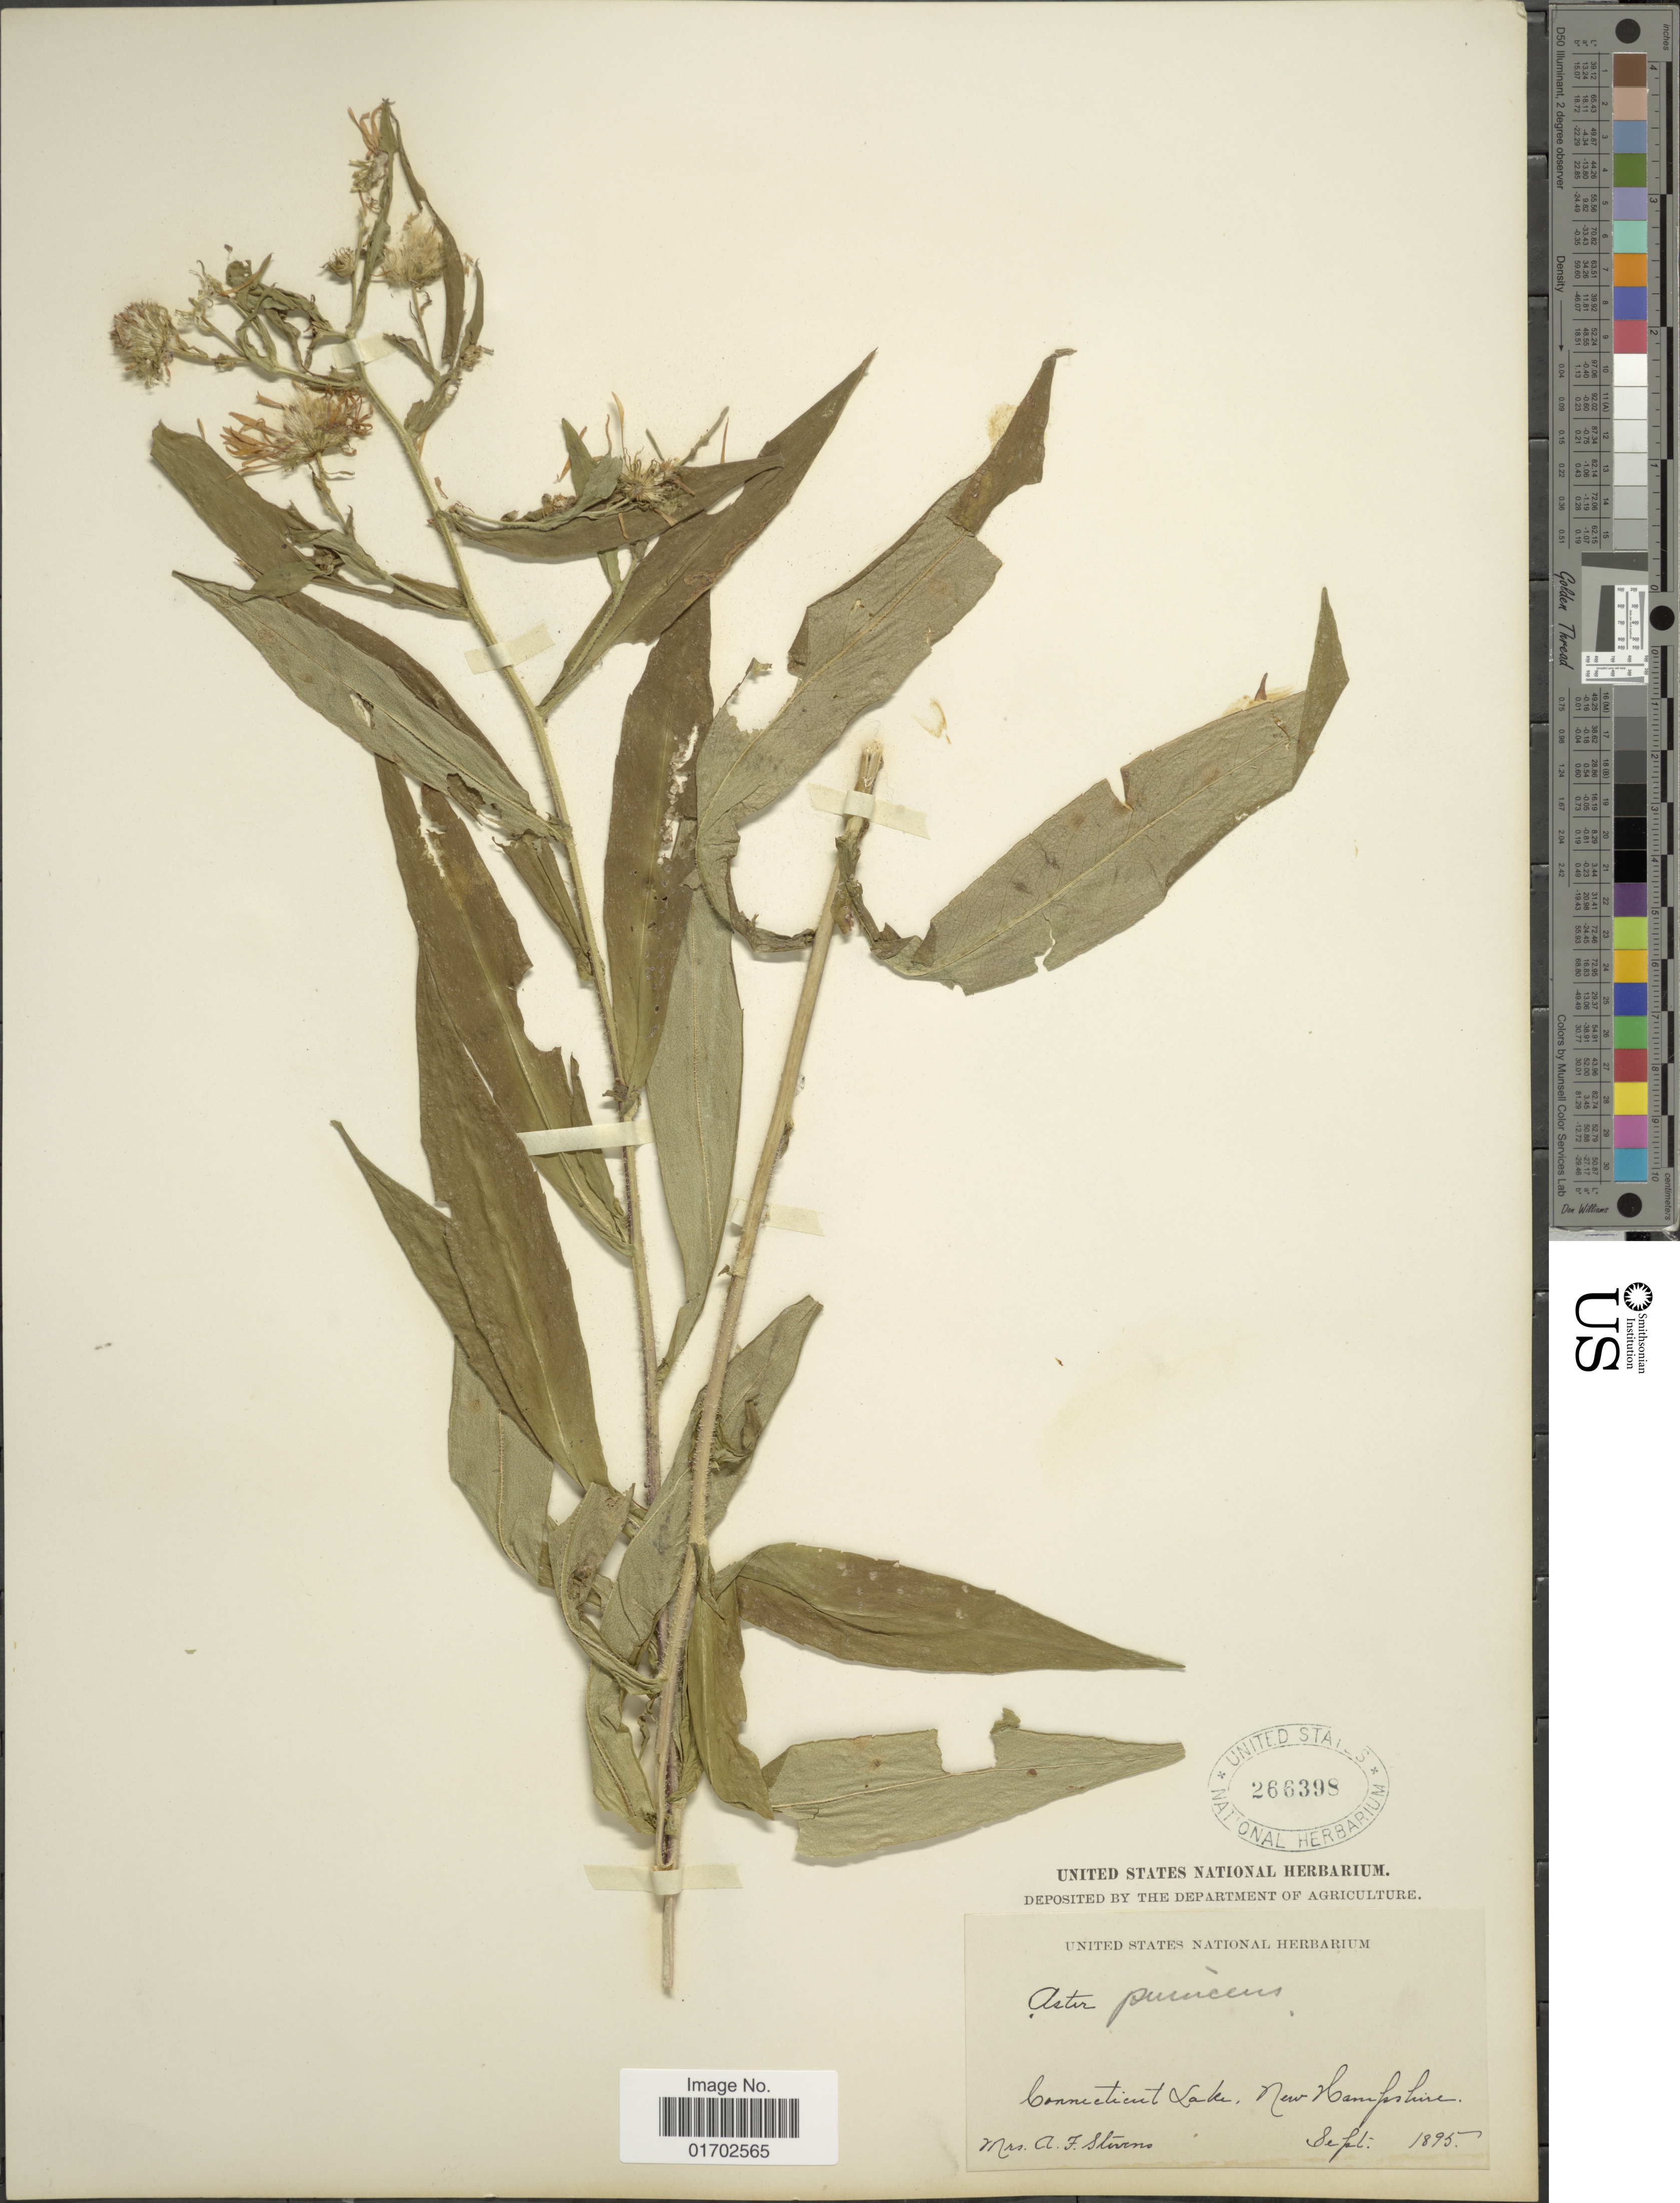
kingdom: Plantae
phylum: Tracheophyta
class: Magnoliopsida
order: Asterales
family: Asteraceae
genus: Symphyotrichum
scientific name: Symphyotrichum puniceum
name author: (L.) Á. Löve & D. Löve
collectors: A. Stevens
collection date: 1895-09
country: United States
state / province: New Hampshire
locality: Connecticut Lake, New Hampshire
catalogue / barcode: US 266398